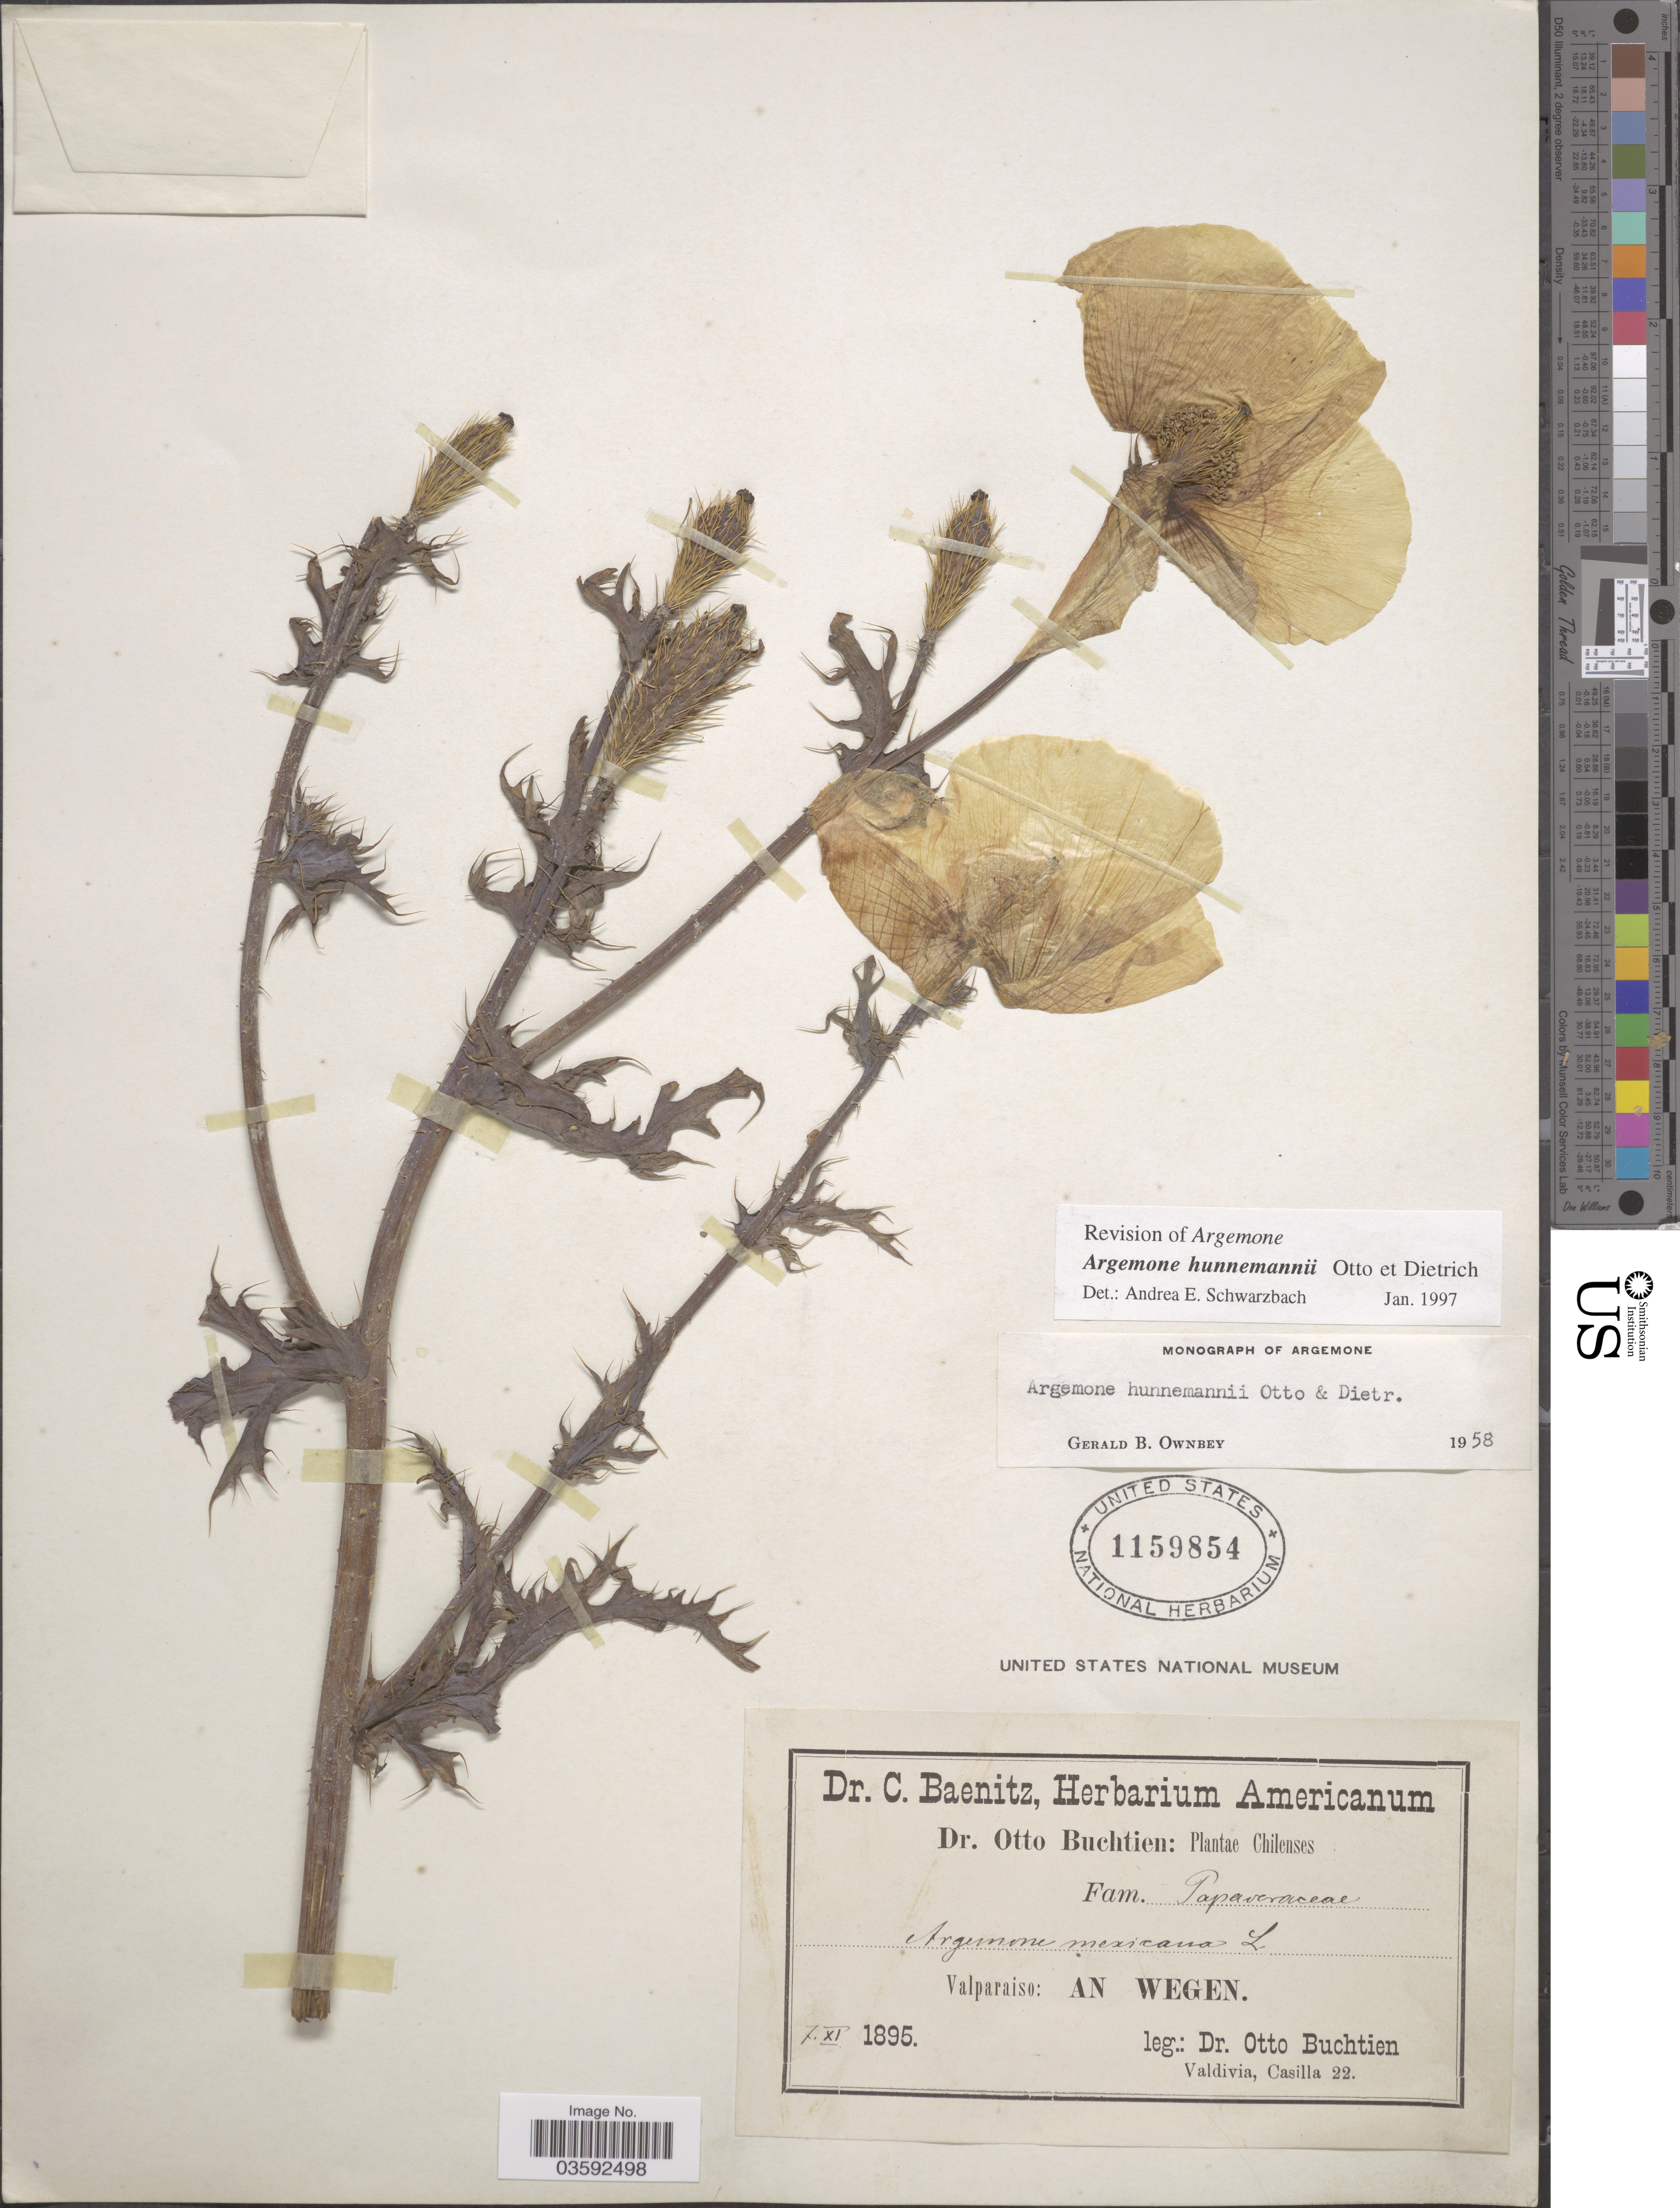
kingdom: Plantae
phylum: Tracheophyta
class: Magnoliopsida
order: Ranunculales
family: Papaveraceae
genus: Argemone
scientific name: Argemone hunnemannii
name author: Otto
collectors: O. Buchtien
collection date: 1895-11-07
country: Chile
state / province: Valparaíso (V)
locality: Valparaiso: An Wegen.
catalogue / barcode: US 1159854